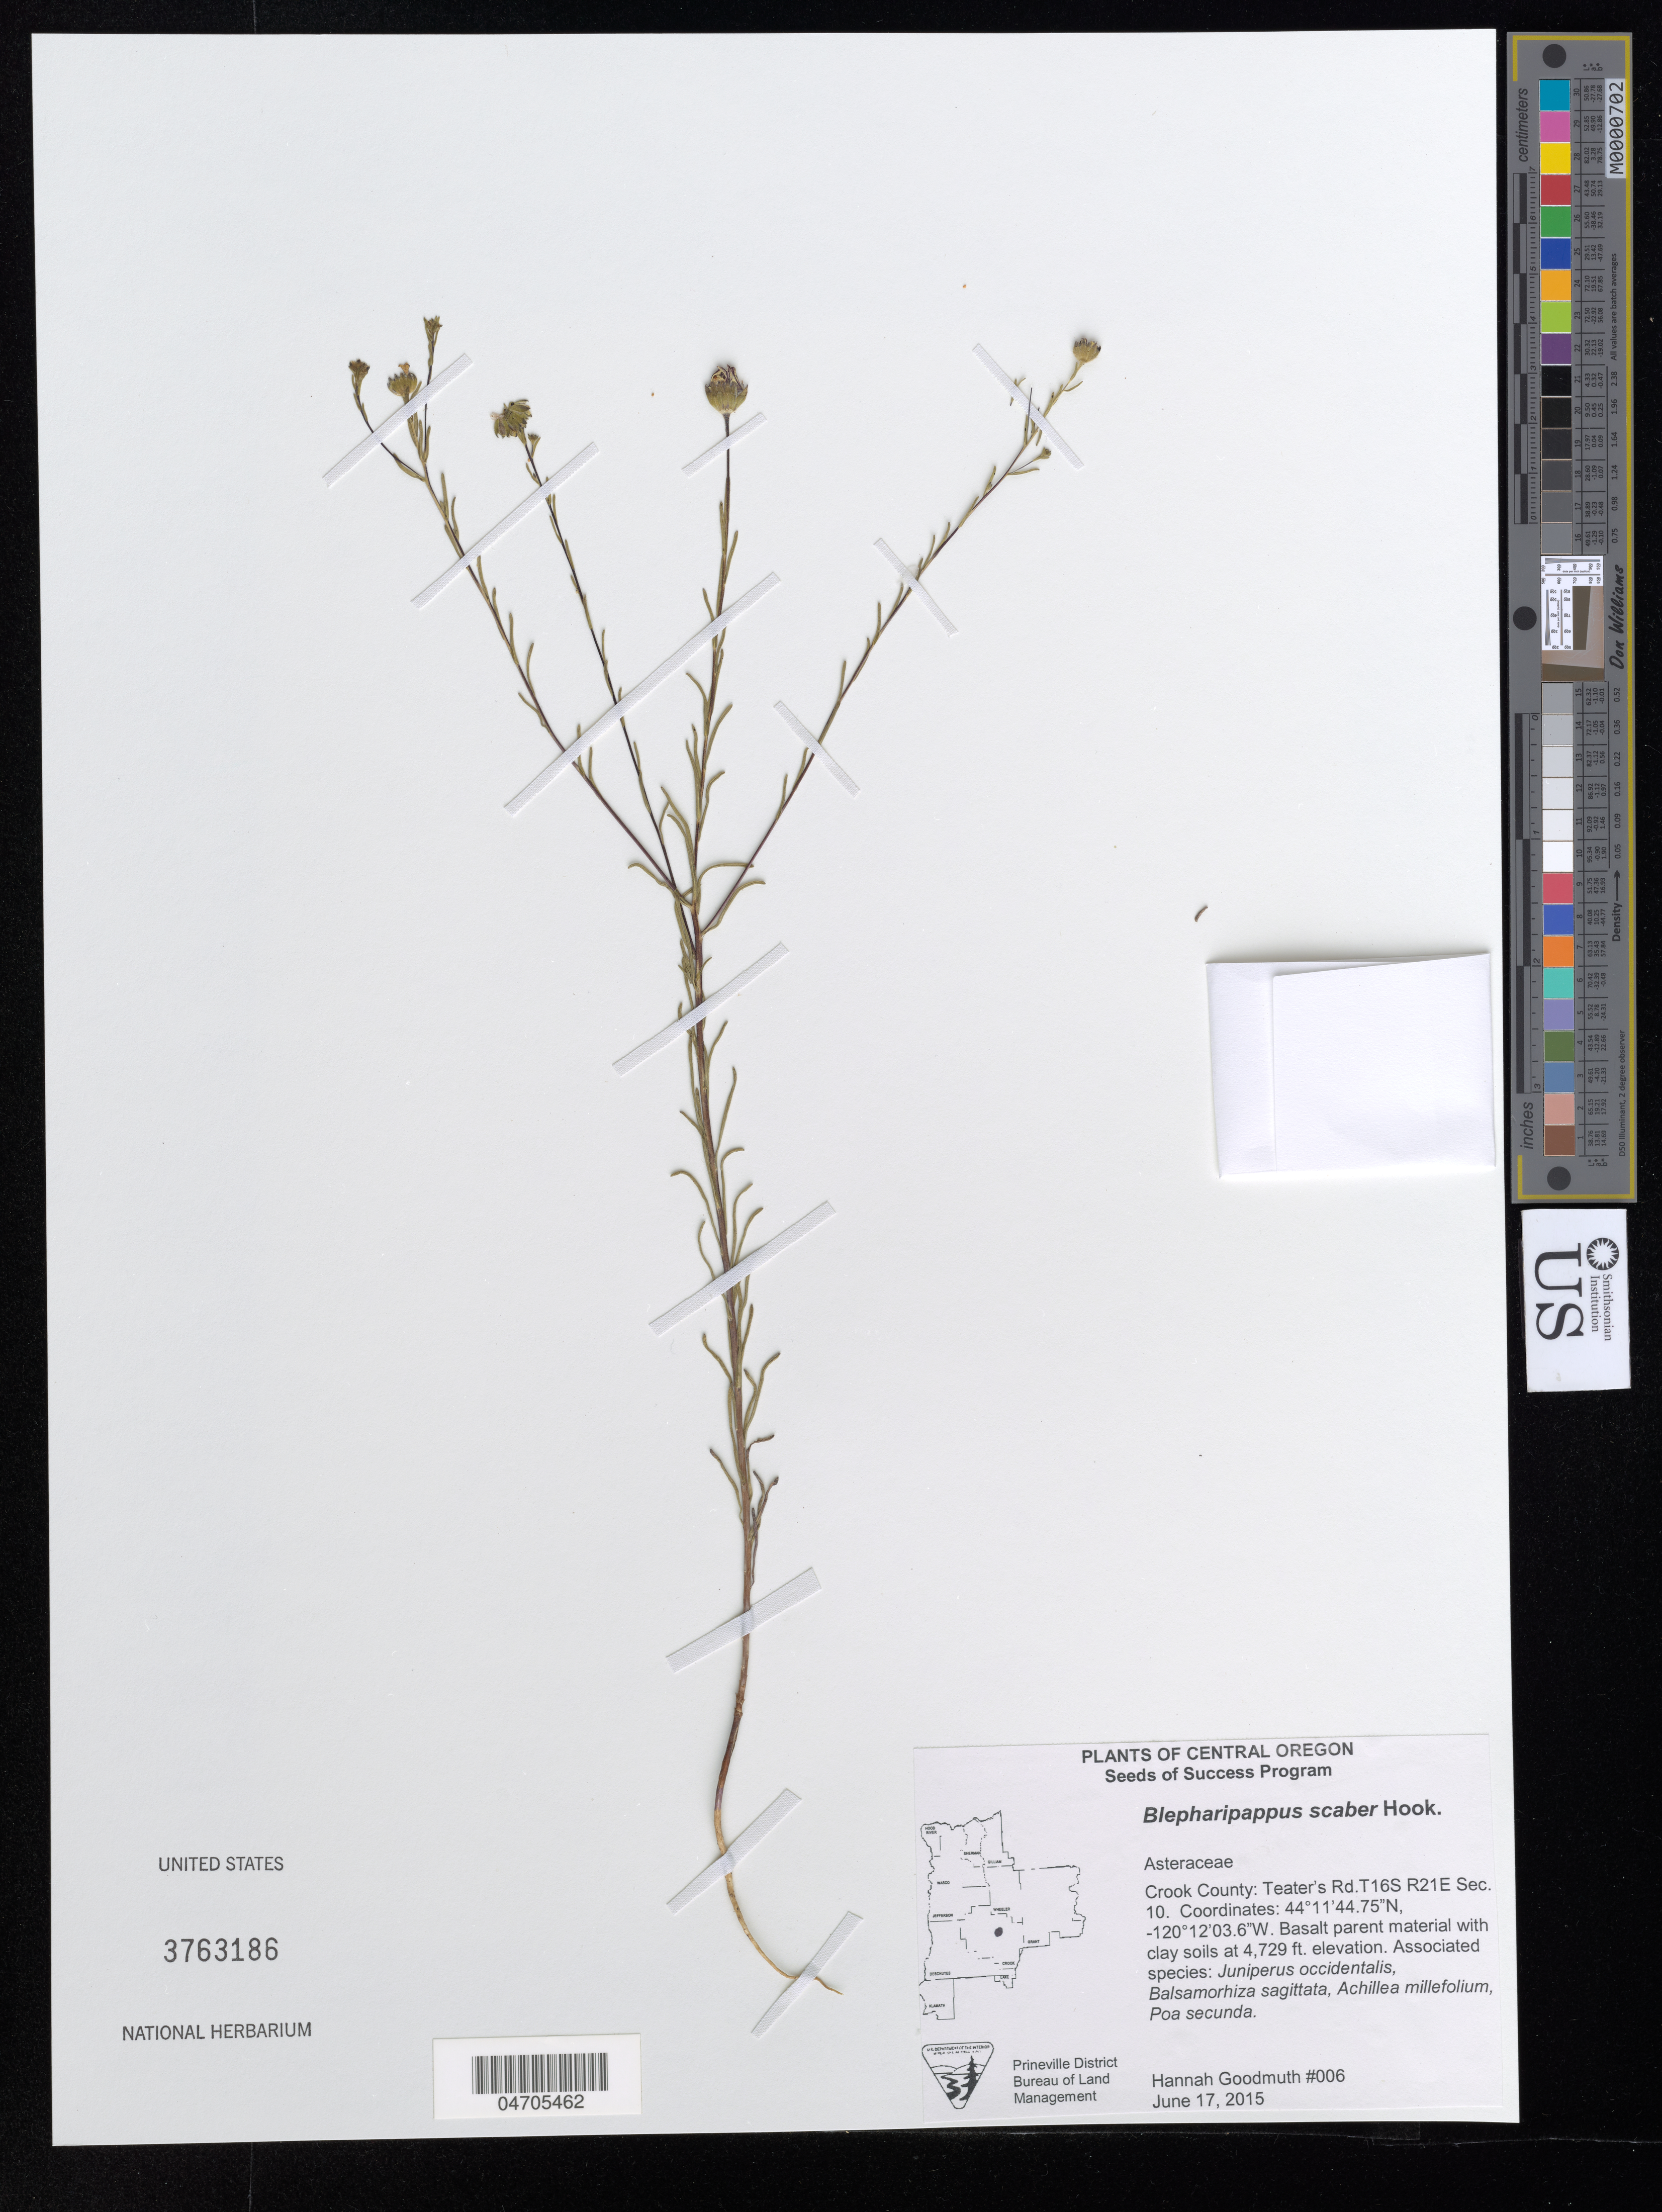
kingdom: Plantae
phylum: Tracheophyta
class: Magnoliopsida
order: Asterales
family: Asteraceae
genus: Blepharipappus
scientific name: Blepharipappus scaber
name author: Hook.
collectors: H. Goodmuth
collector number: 006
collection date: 2015-06-17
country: United States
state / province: Oregon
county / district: Crook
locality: Central Oregon. Crook County: Teater's Rd. T16S R21E Sec. 10.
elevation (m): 1441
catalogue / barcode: US 3763186